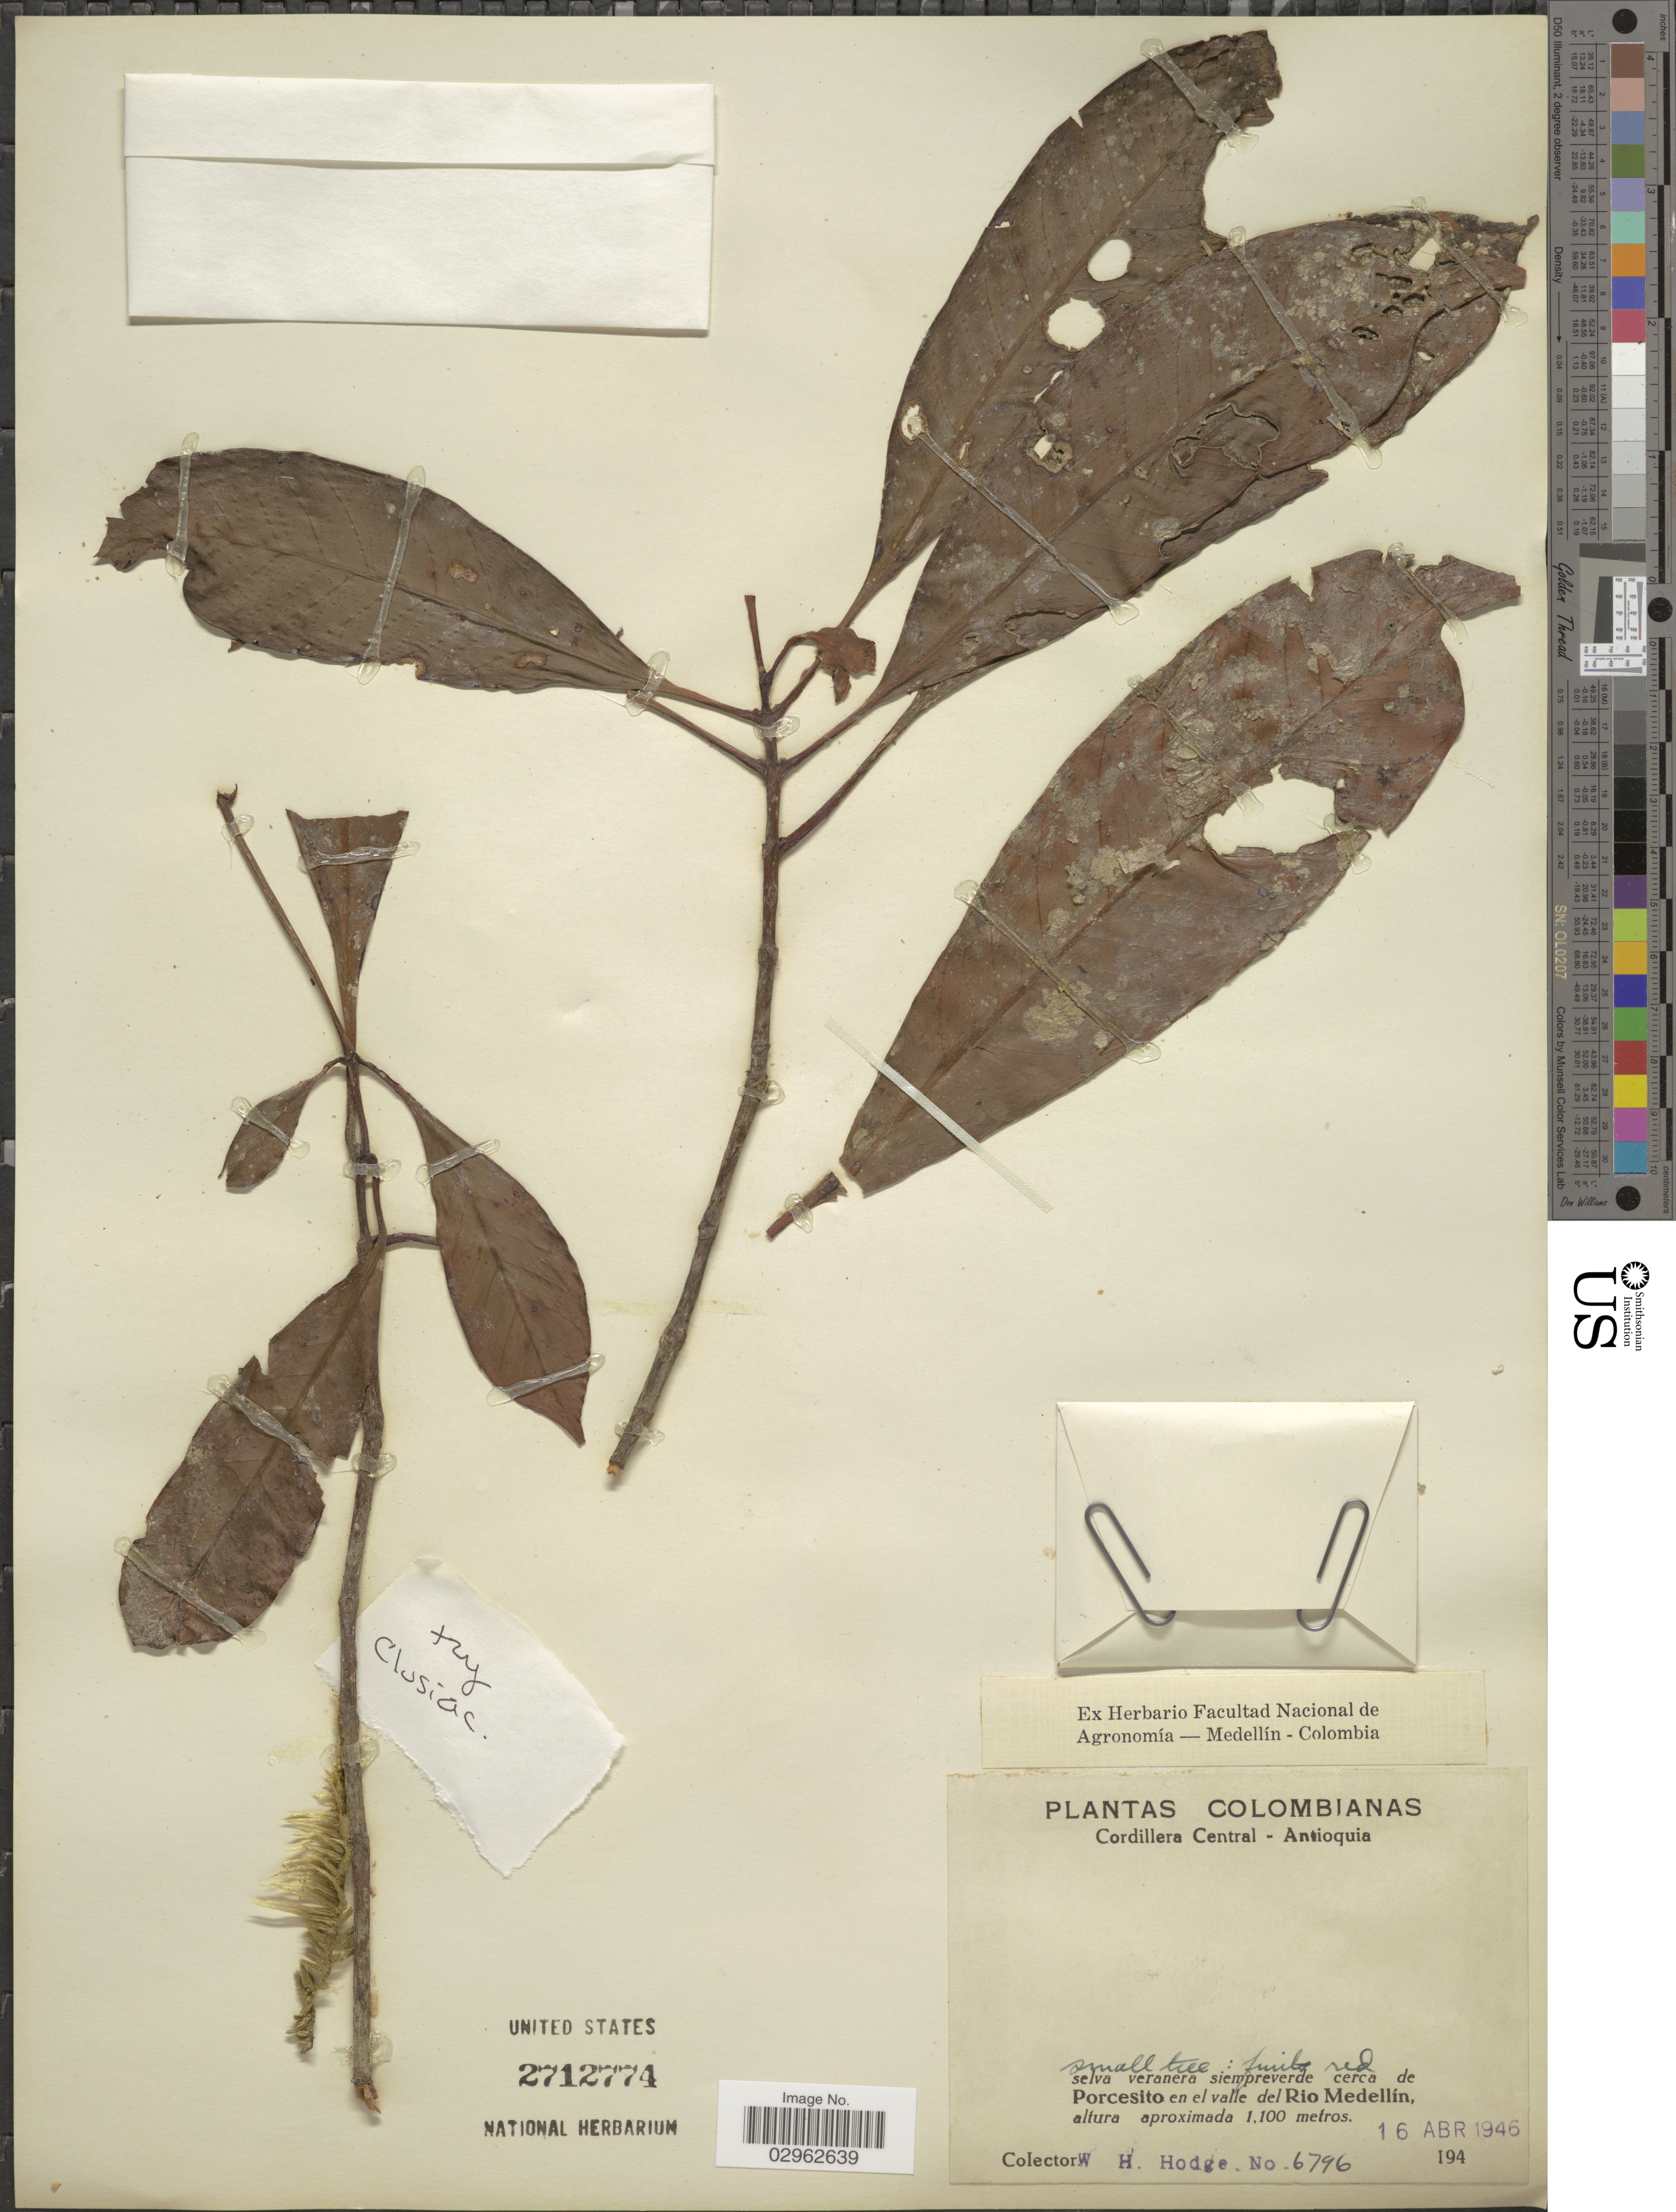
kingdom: Plantae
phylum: Tracheophyta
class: Magnoliopsida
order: Malpighiales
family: Clusiaceae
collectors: W. Hodge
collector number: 6796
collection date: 1946-04-16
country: Colombia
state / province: Antioquia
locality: Cordillera Central, selva veranera siempreverde cerca de Porcesito en el valle del Rio Medellín.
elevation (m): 1100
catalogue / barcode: US 2712774